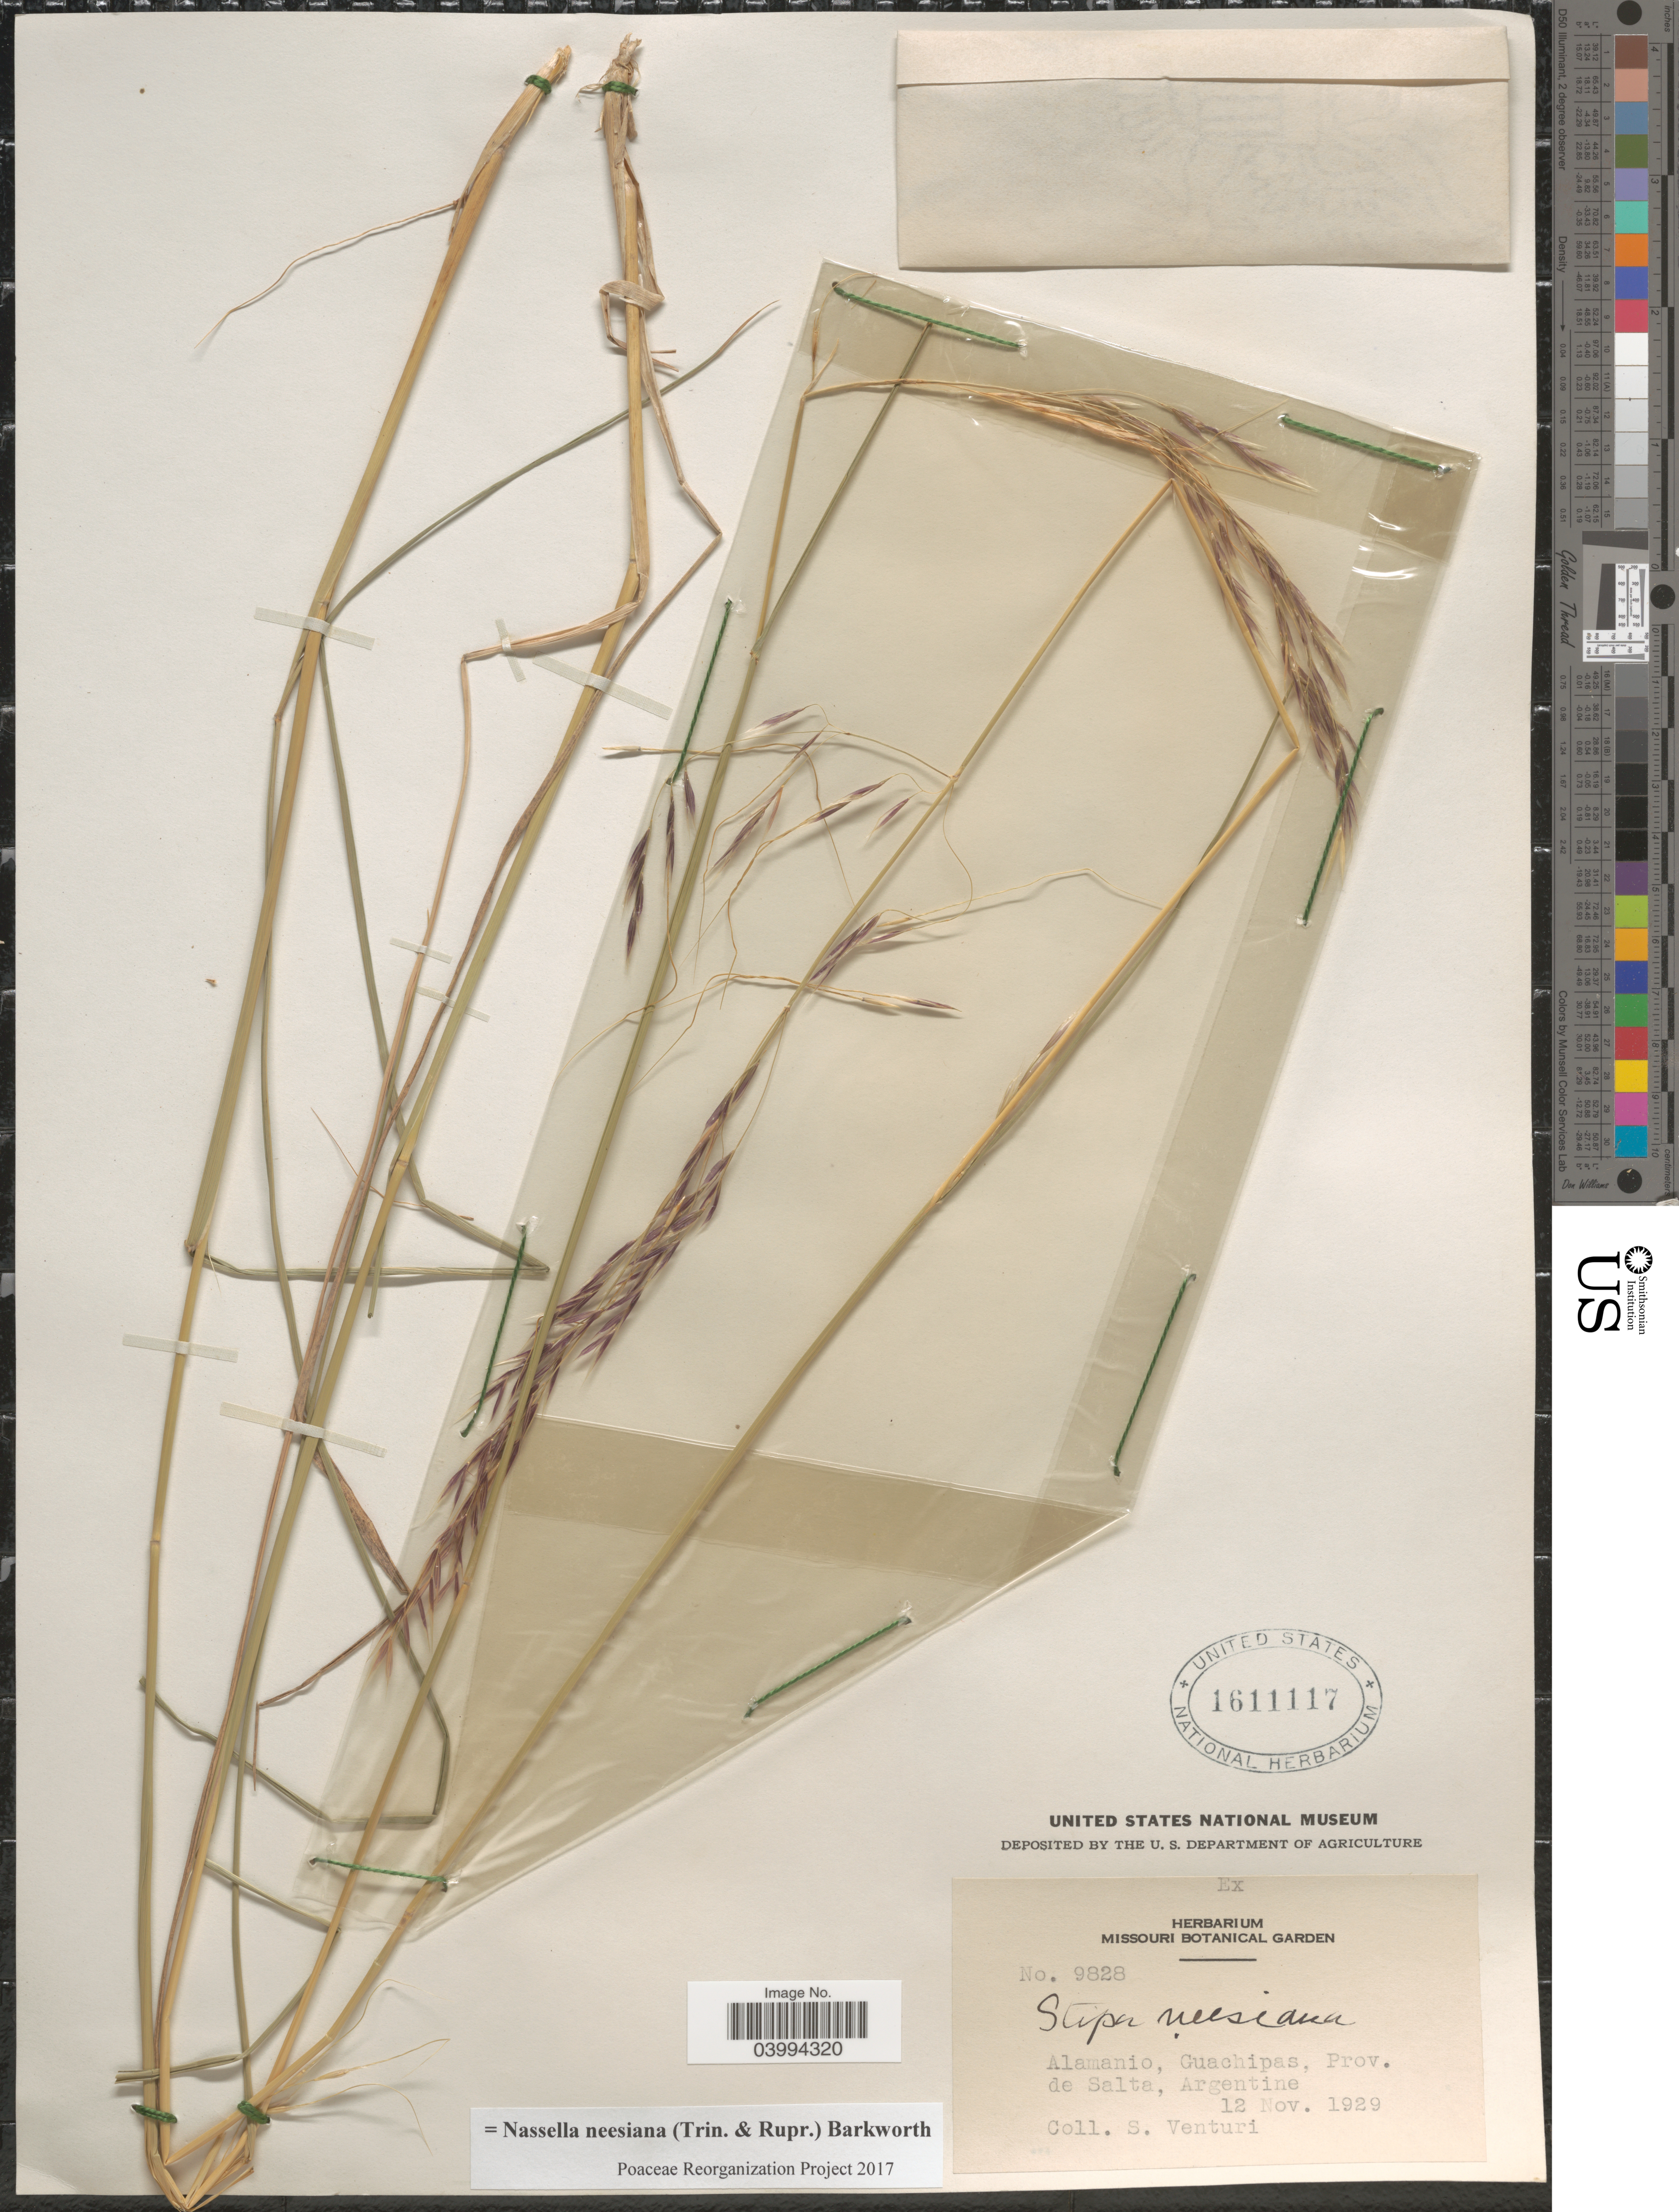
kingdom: Plantae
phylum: Tracheophyta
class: Liliopsida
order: Poales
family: Poaceae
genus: Nassella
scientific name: Nassella neesiana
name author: (Trin. & Rupr.) Barkworth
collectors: S. Venturi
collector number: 9828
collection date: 1929-11-12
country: Argentina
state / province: Salta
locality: Alamanio, Guachipas.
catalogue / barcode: US 1611117